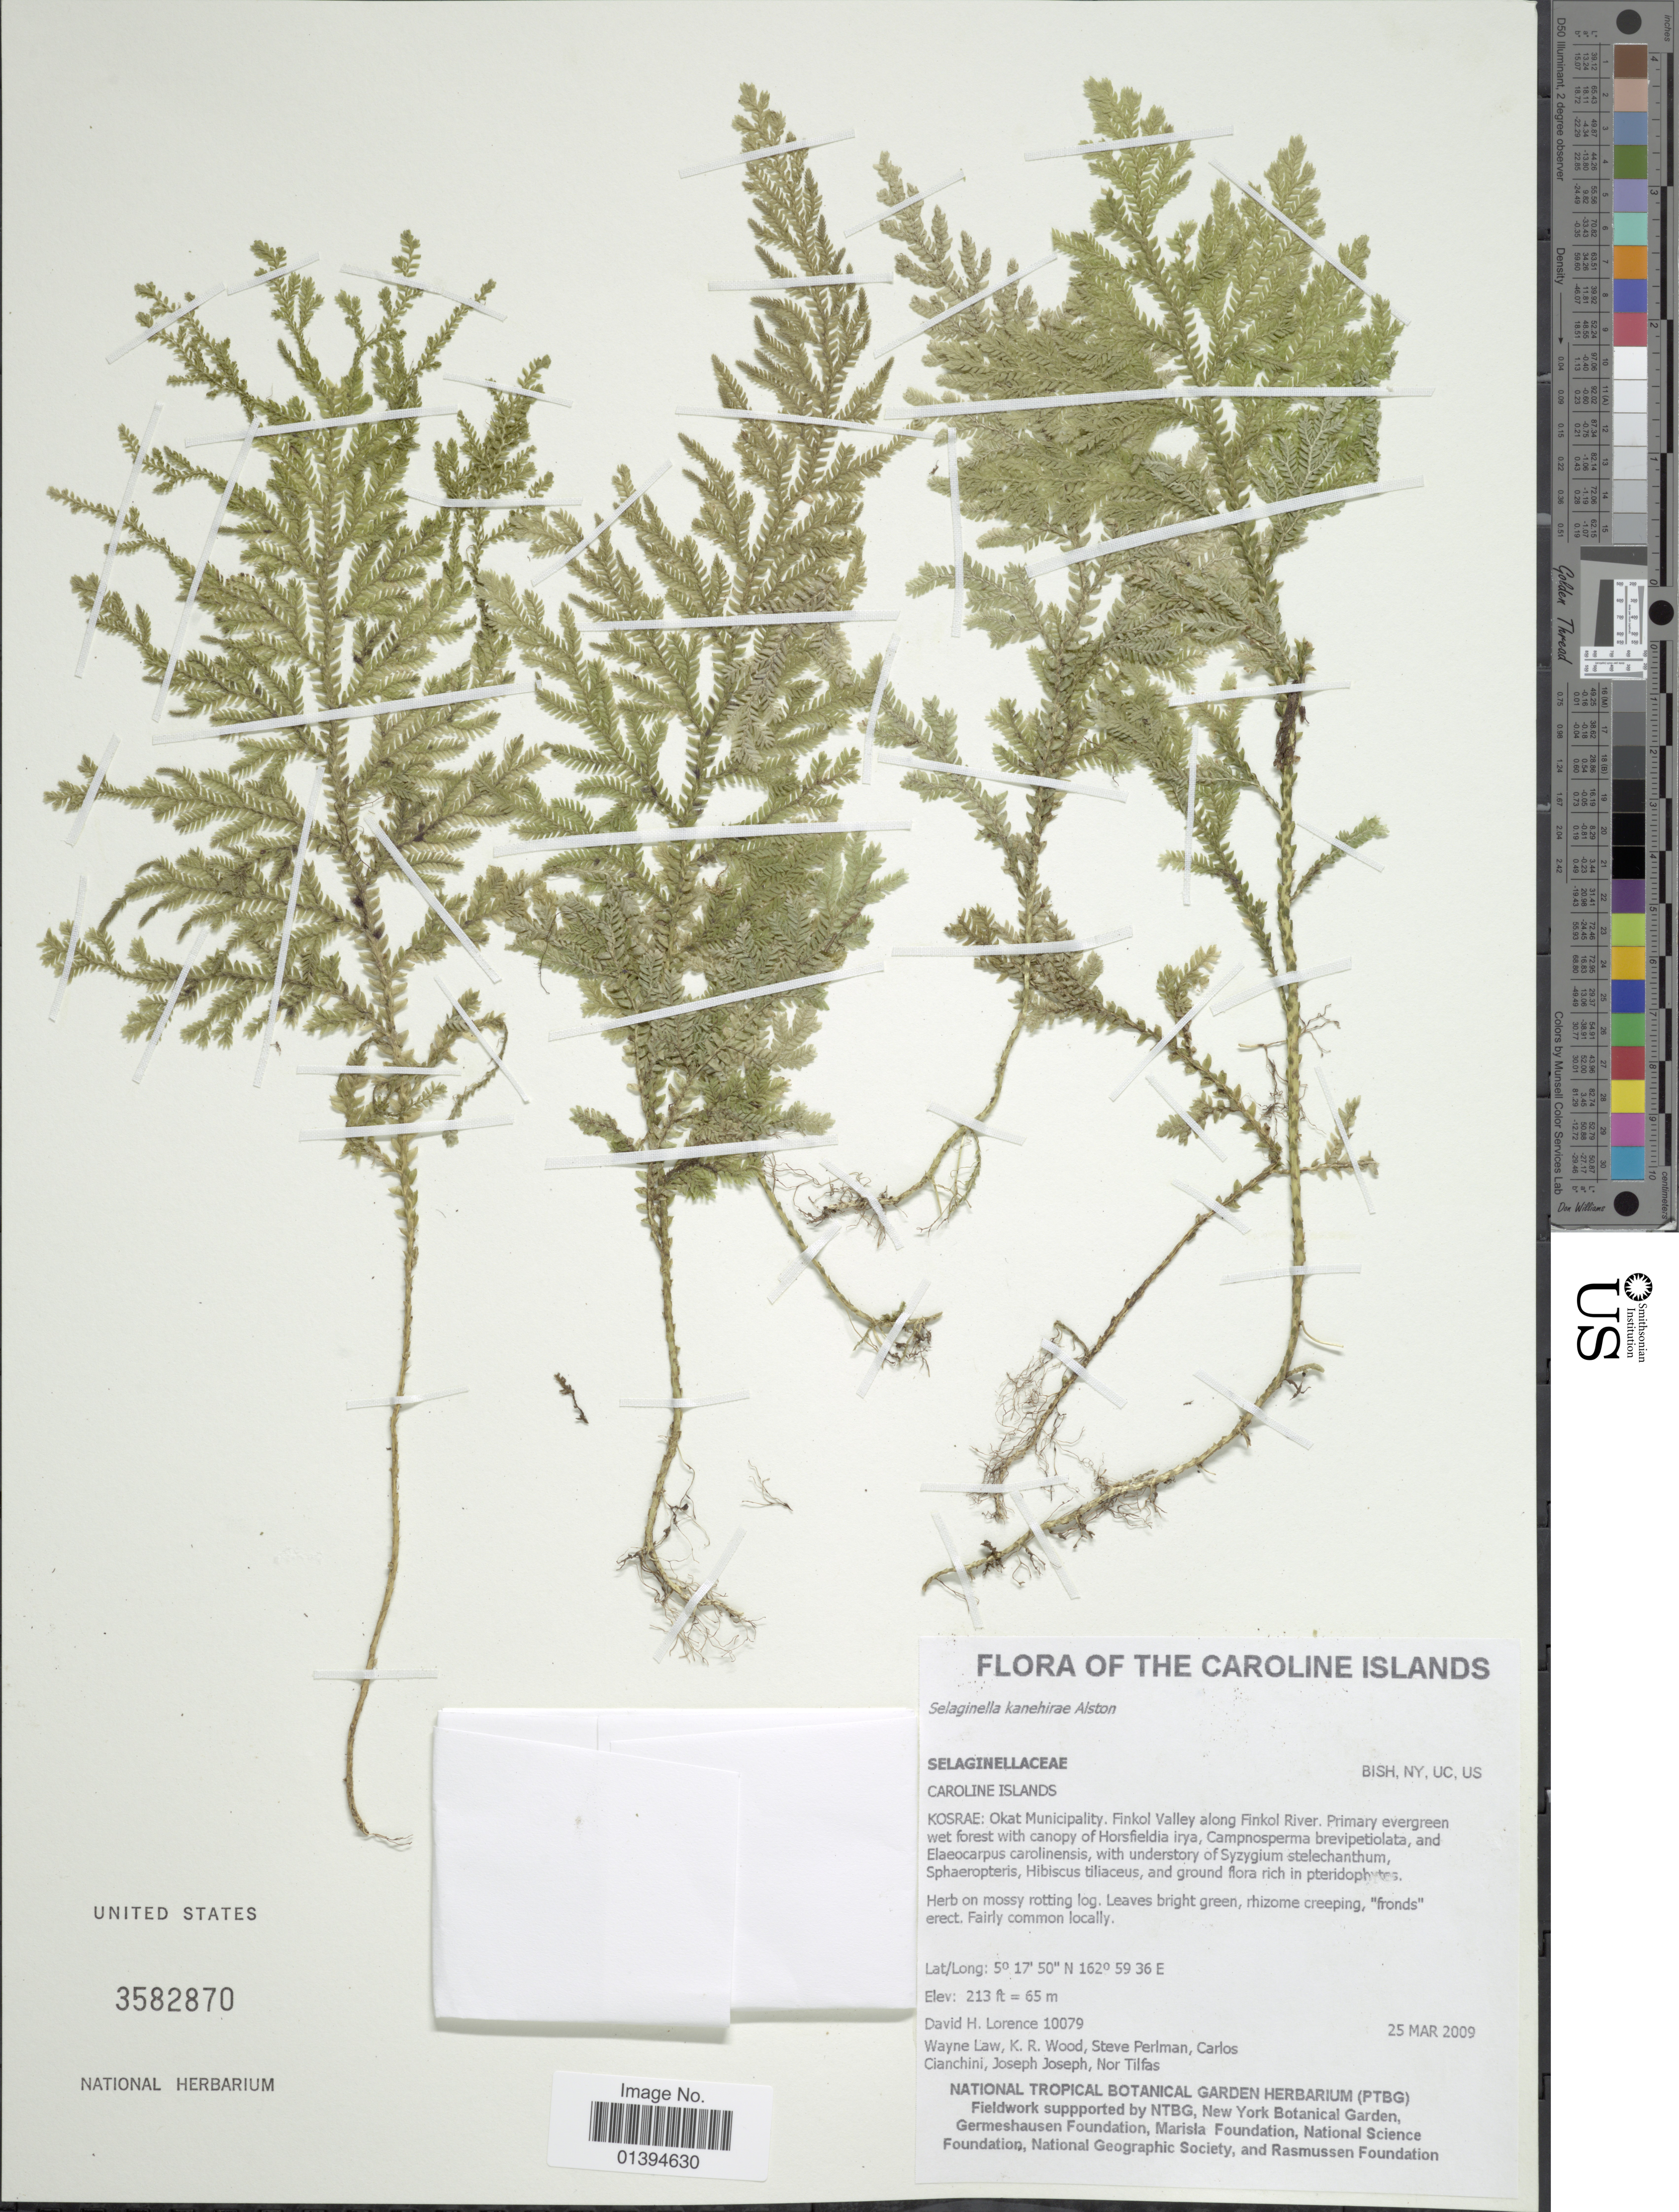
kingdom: Plantae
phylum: Tracheophyta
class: Lycopodiopsida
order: Selaginellales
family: Selaginellaceae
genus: Selaginella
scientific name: Selaginella kanehirae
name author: Alston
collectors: D. Lorence, W. Law, K. R. Wood, S. Perlman & et al.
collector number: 10079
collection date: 2009-03-25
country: Micronesia, Federated States of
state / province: Kosrae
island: Kosrae [Kusaie]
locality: Okat Municipality, Finkol Valley along Finkol River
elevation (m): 65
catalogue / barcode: US 3582870